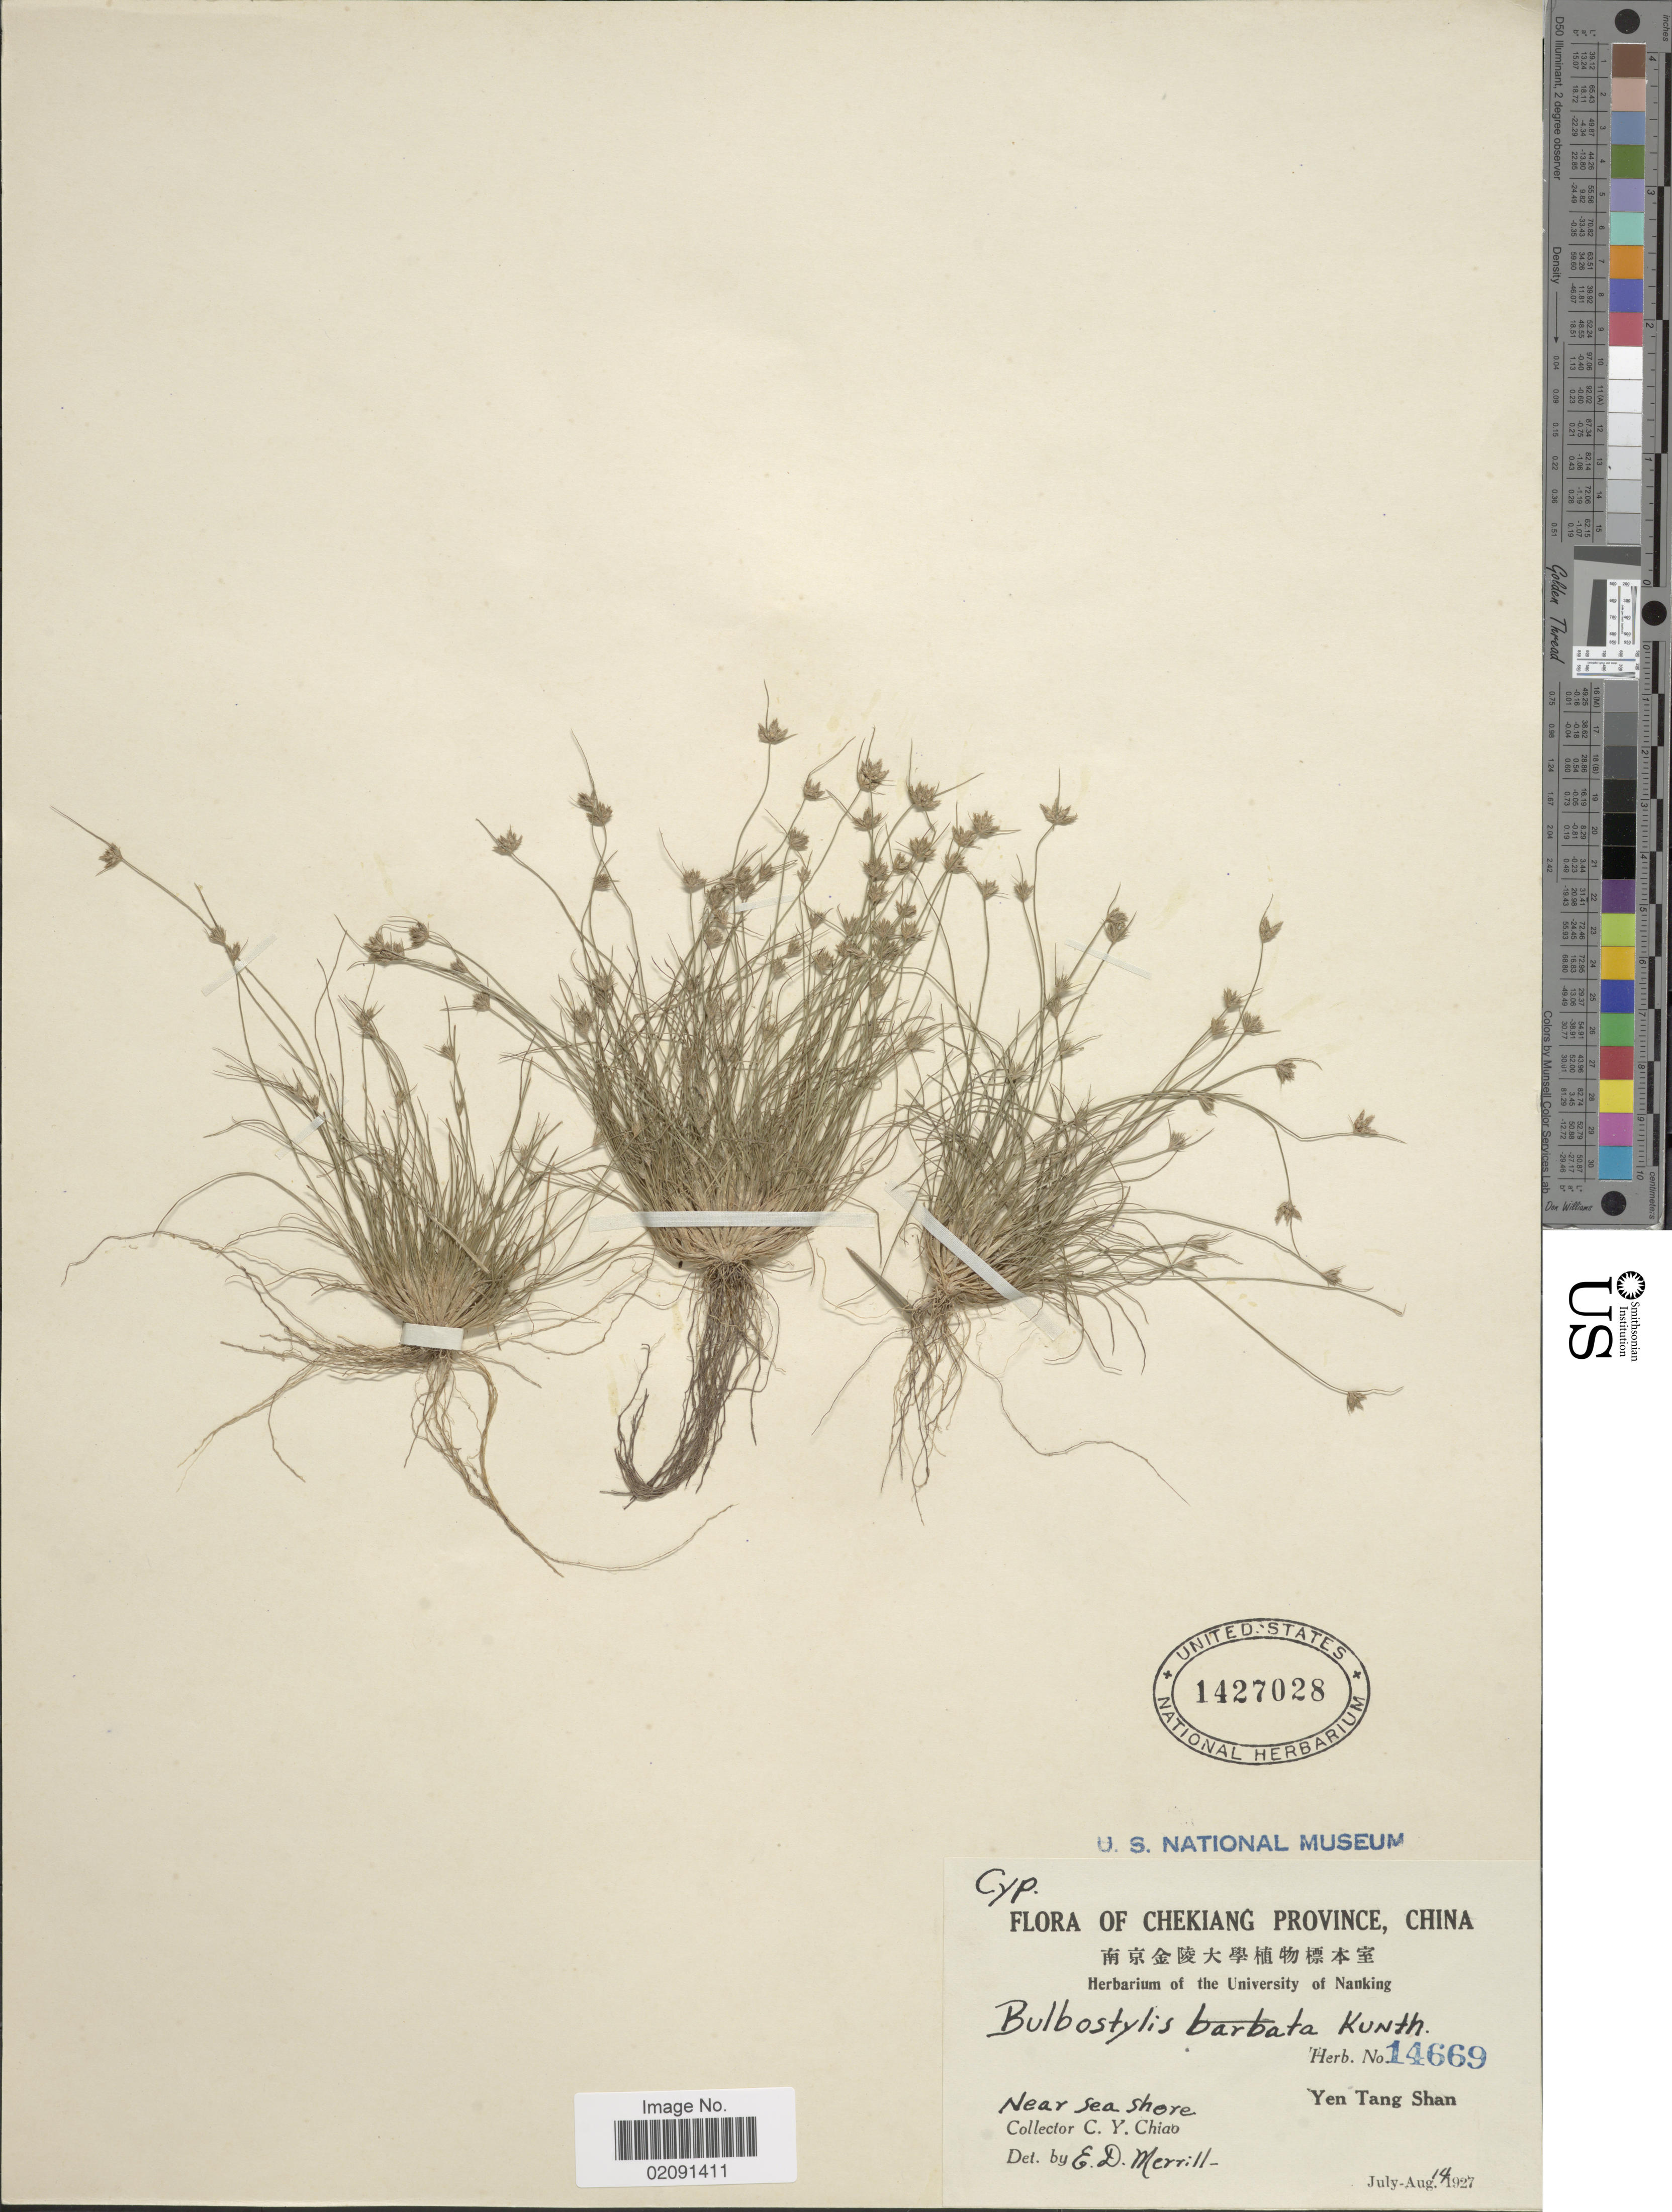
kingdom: Plantae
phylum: Tracheophyta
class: Liliopsida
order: Poales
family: Cyperaceae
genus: Bulbostylis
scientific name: Bulbostylis barbata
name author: (Rottb.) C.B. Clarke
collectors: C. Y. Chiao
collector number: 14669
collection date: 1927-08-14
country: China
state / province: Zhejiang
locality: Chekiang Province, near sea shore, Yen Tang Shan.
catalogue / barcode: US 1427028